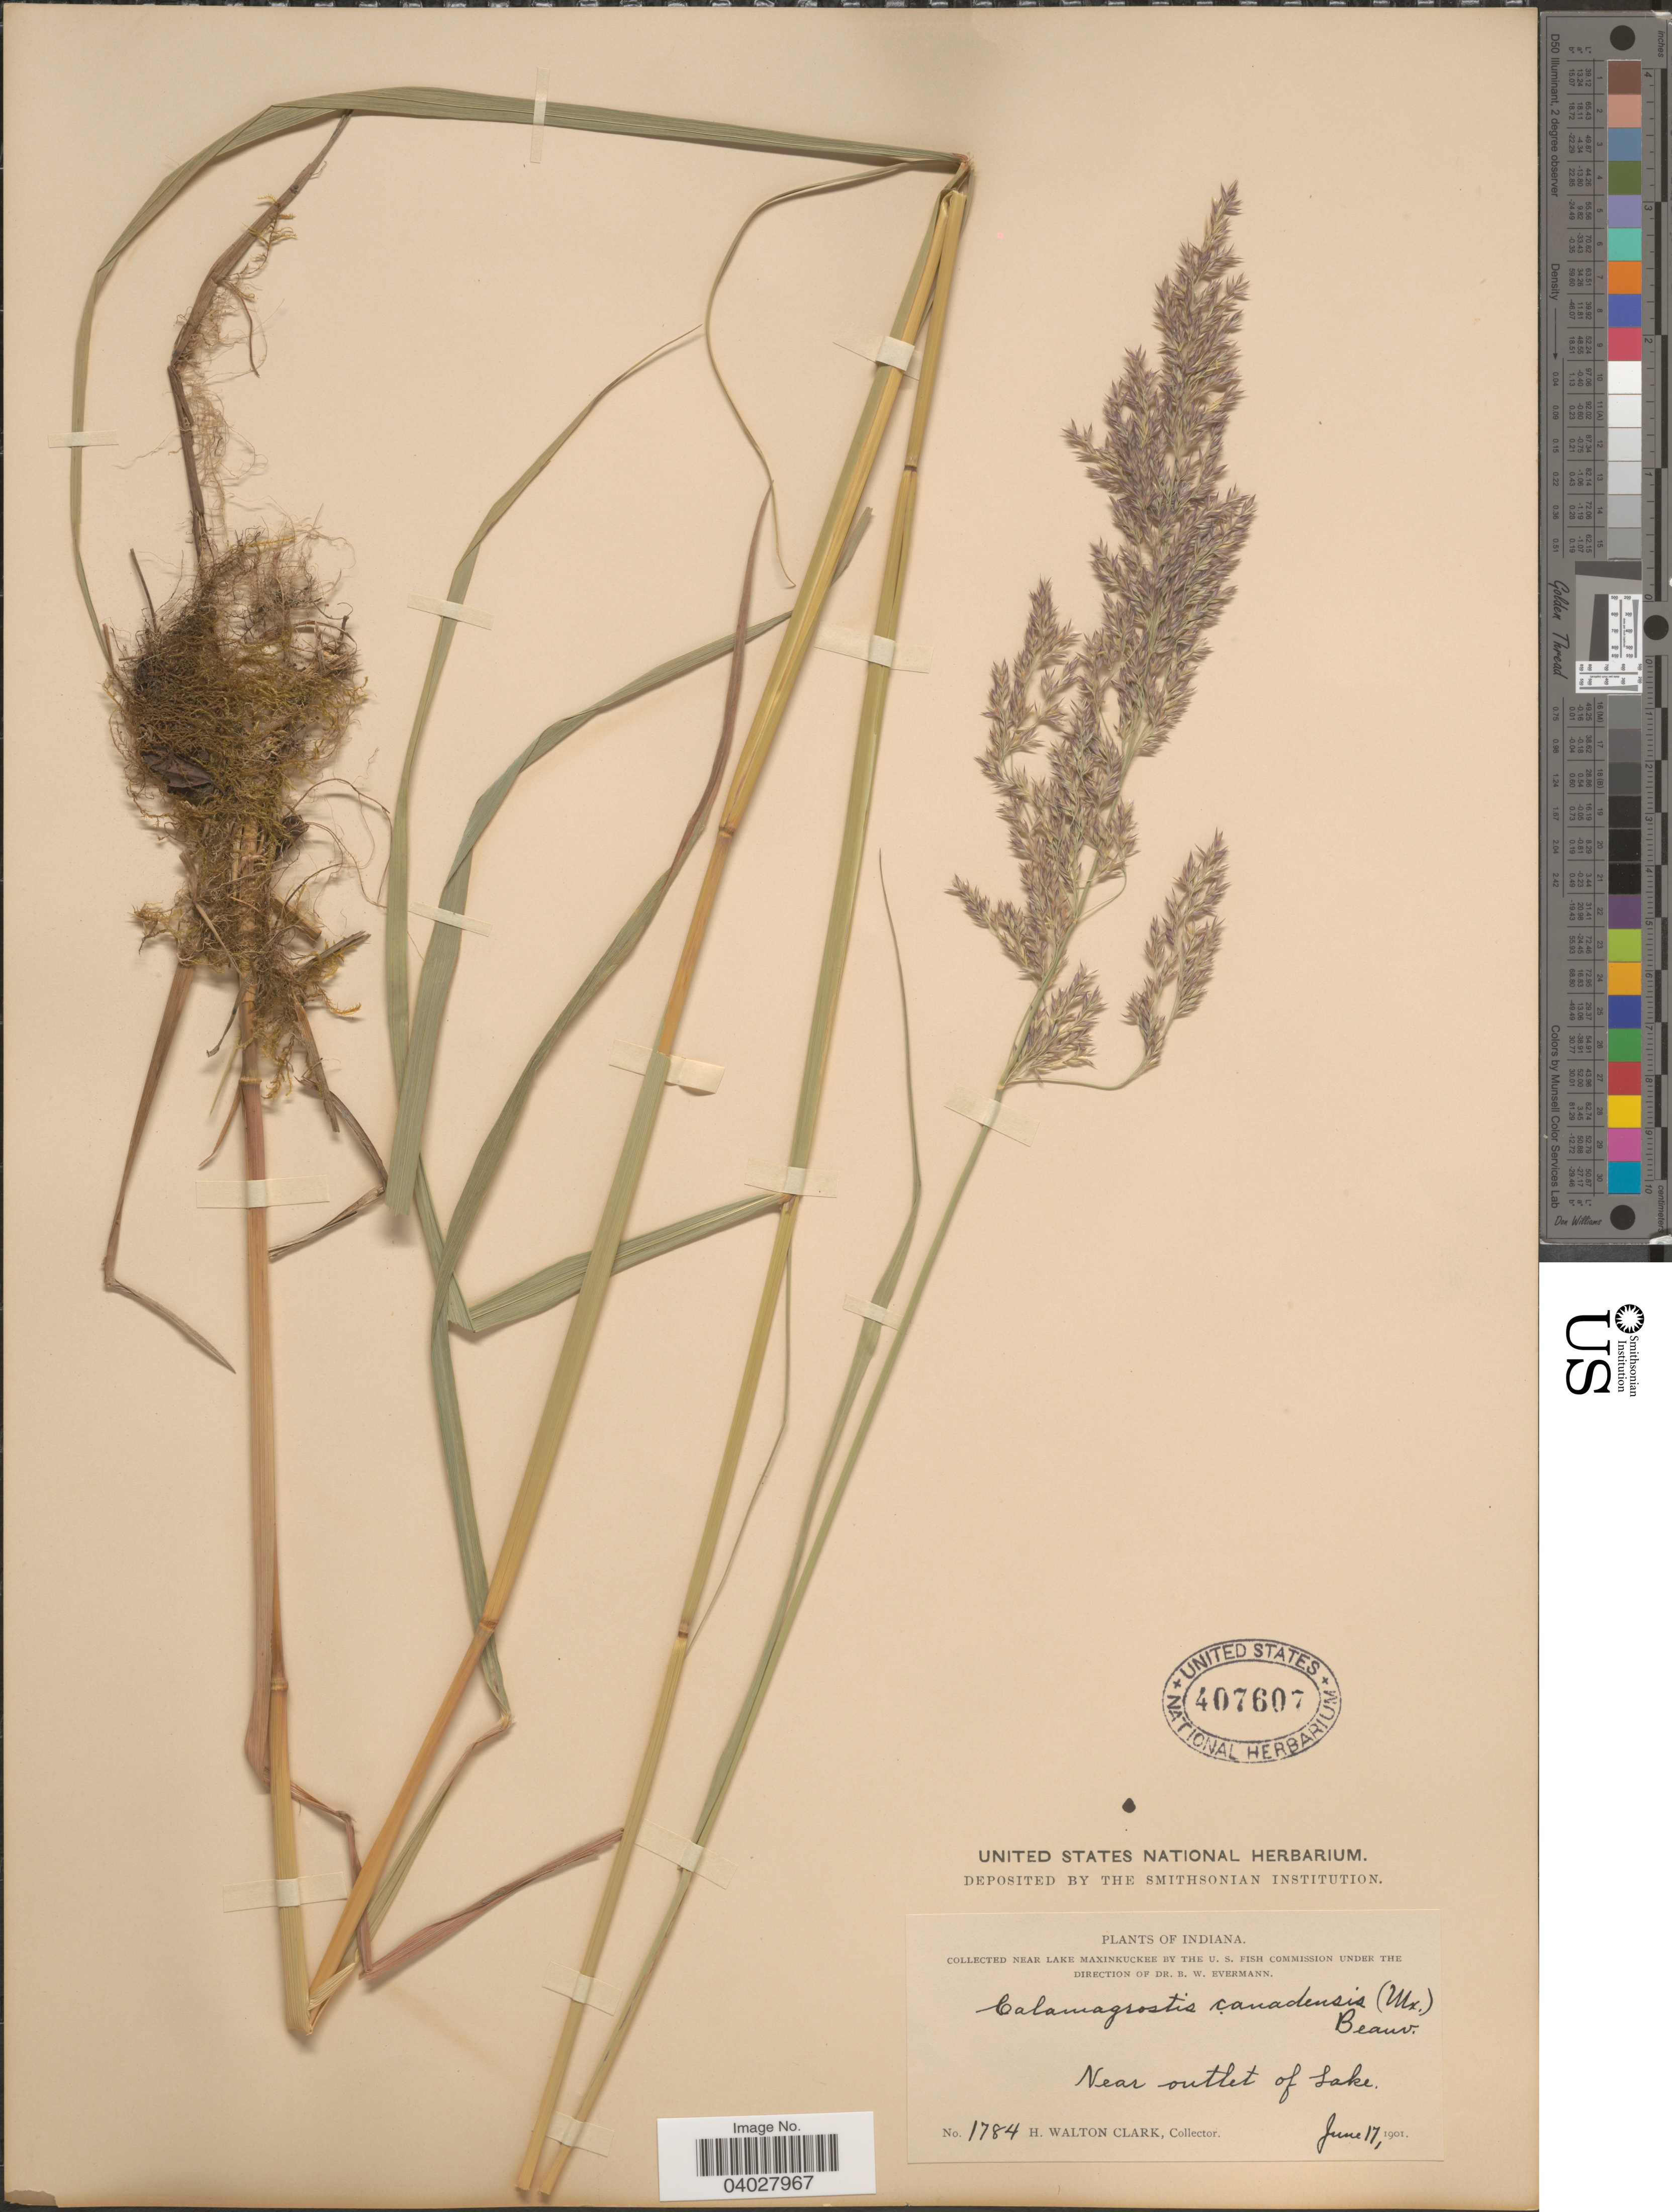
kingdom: Plantae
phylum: Tracheophyta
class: Liliopsida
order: Poales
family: Poaceae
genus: Calamagrostis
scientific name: Calamagrostis canadensis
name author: (Michx.) P. Beauv.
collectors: H. W. Clark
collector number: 1784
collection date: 1901-06-17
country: United States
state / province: Indiana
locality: Near Lake Maxinkuckee. Near outlet of Lake.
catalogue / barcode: US 407607